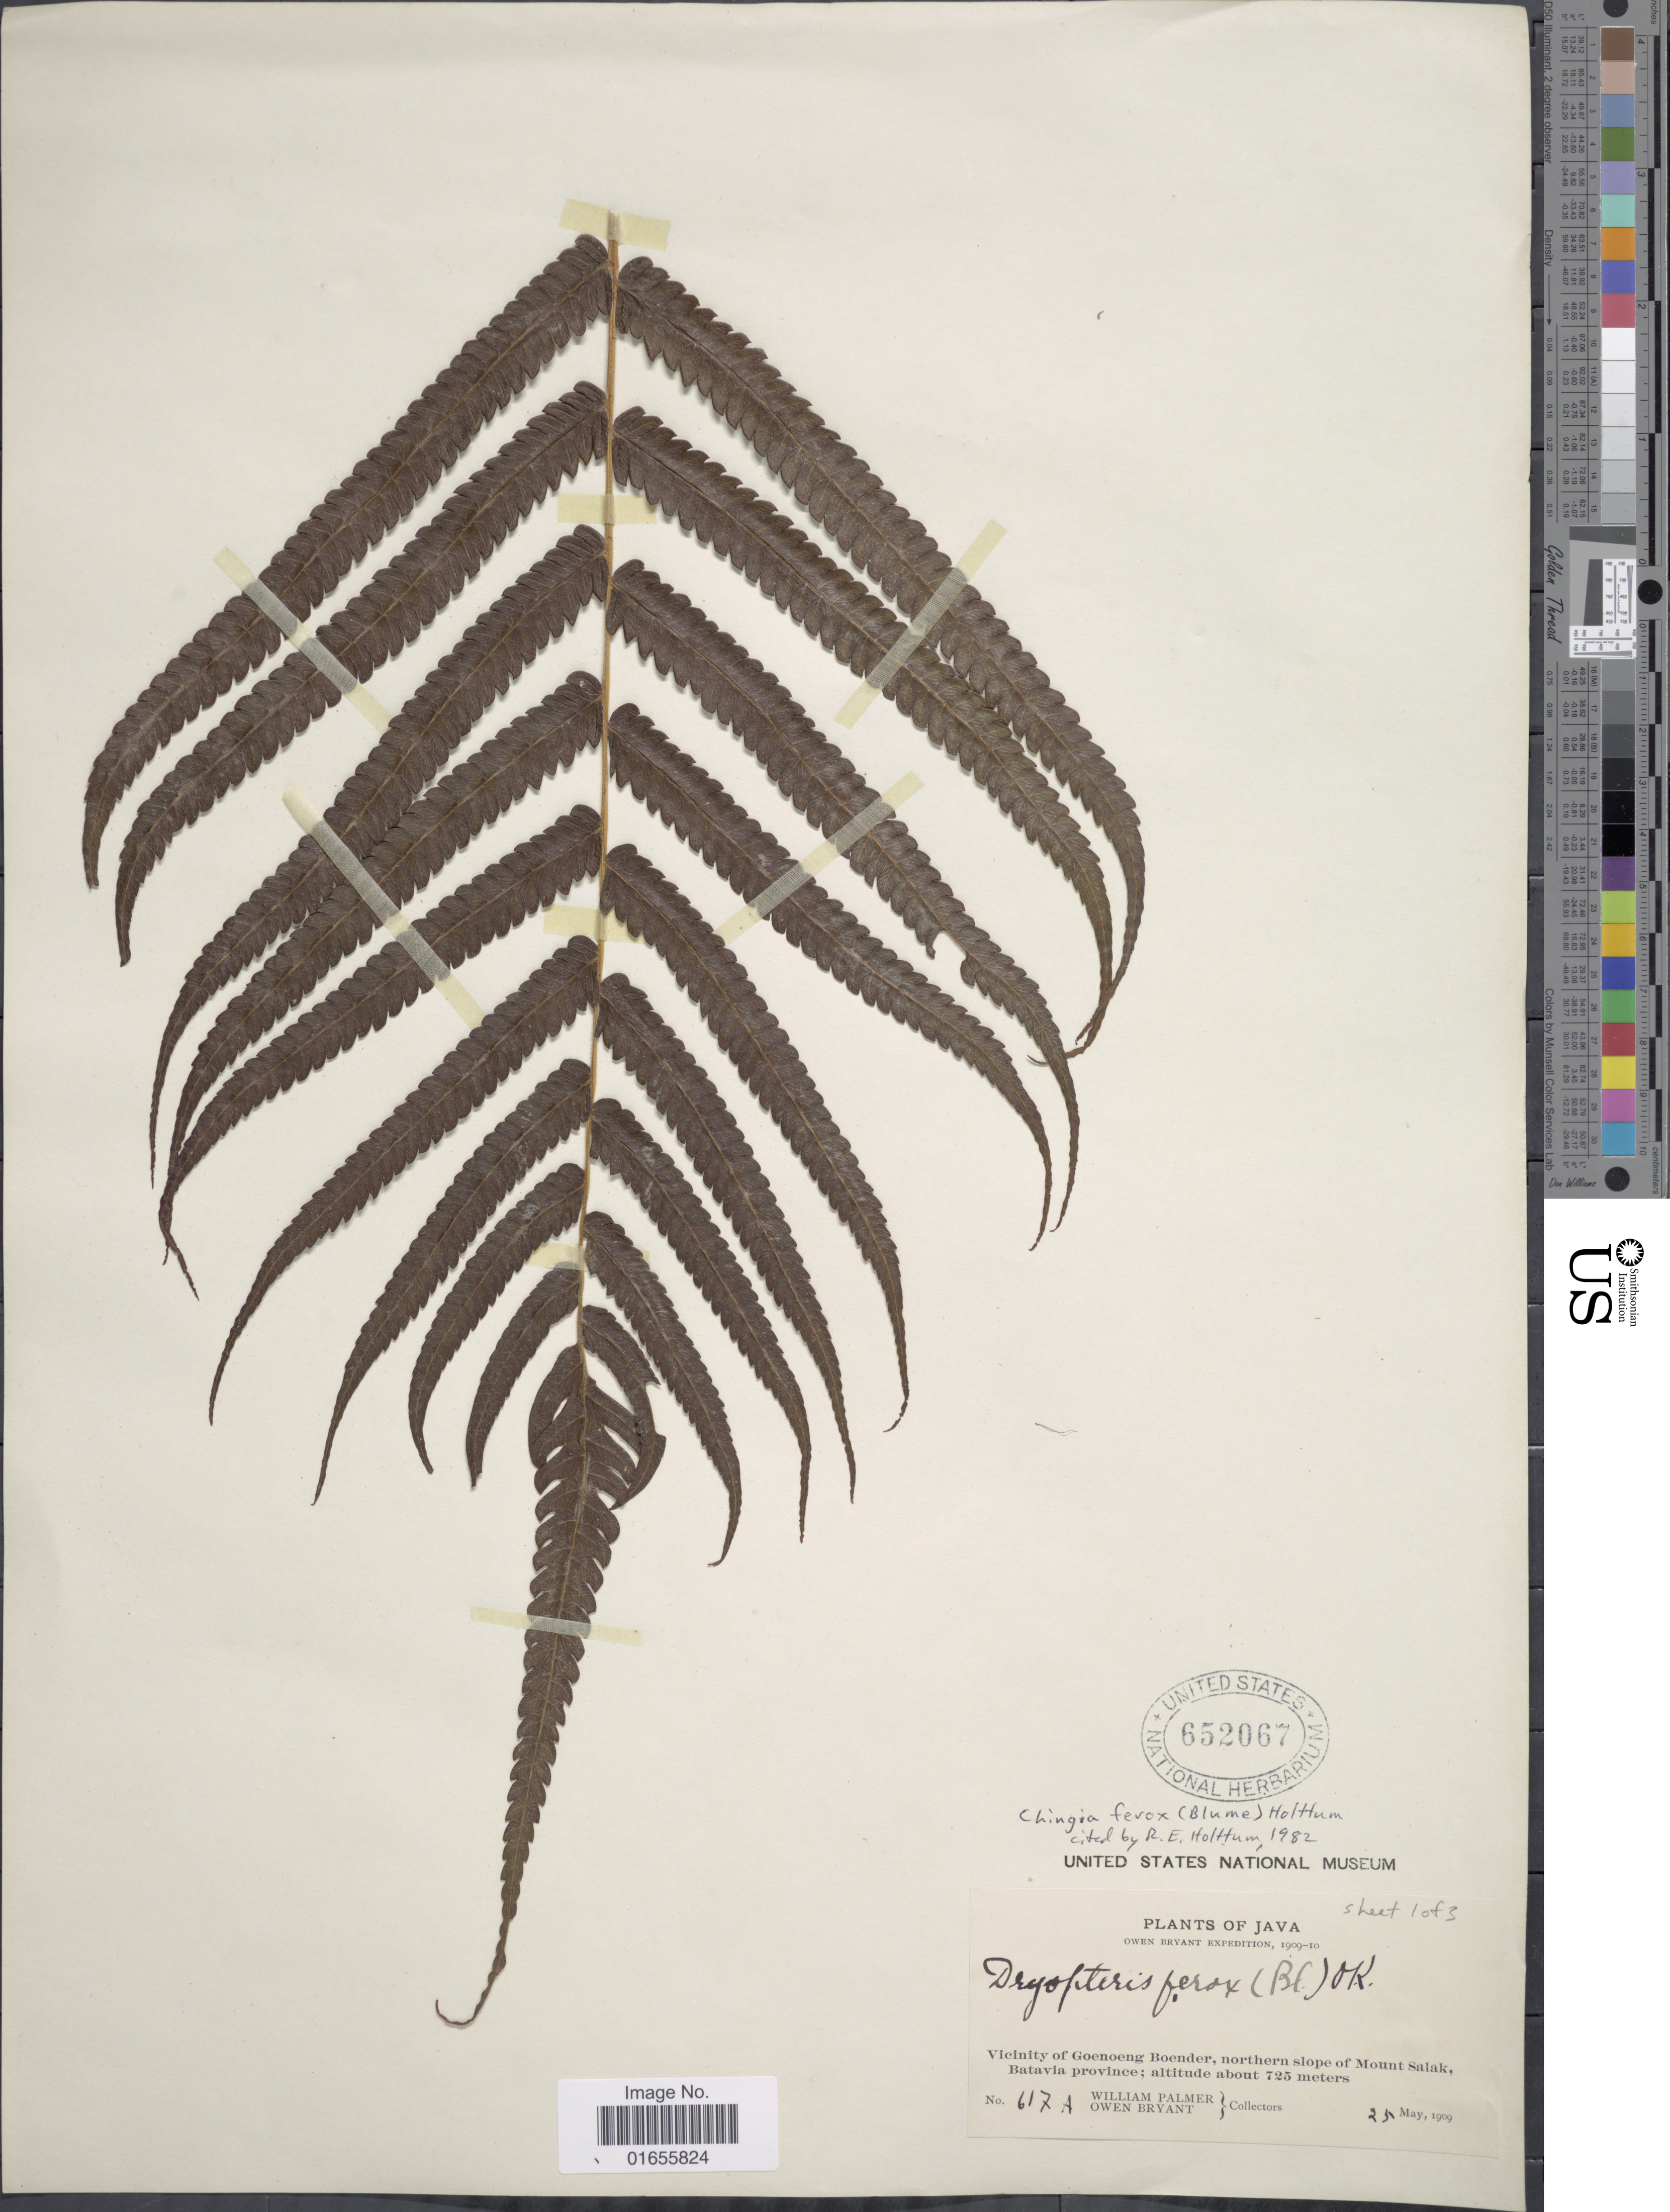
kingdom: Plantae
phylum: Tracheophyta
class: Polypodiopsida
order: Polypodiales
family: Thelypteridaceae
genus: Chingia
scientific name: Chingia ferox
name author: (Blume) Holttum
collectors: W. Palmer & O. Bryant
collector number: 617A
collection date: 1909-05-25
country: Indonesia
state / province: Java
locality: Vicinity of Goenoeng Boender, northern slope of Mount Salak, Batavia province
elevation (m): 725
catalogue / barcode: US 652067